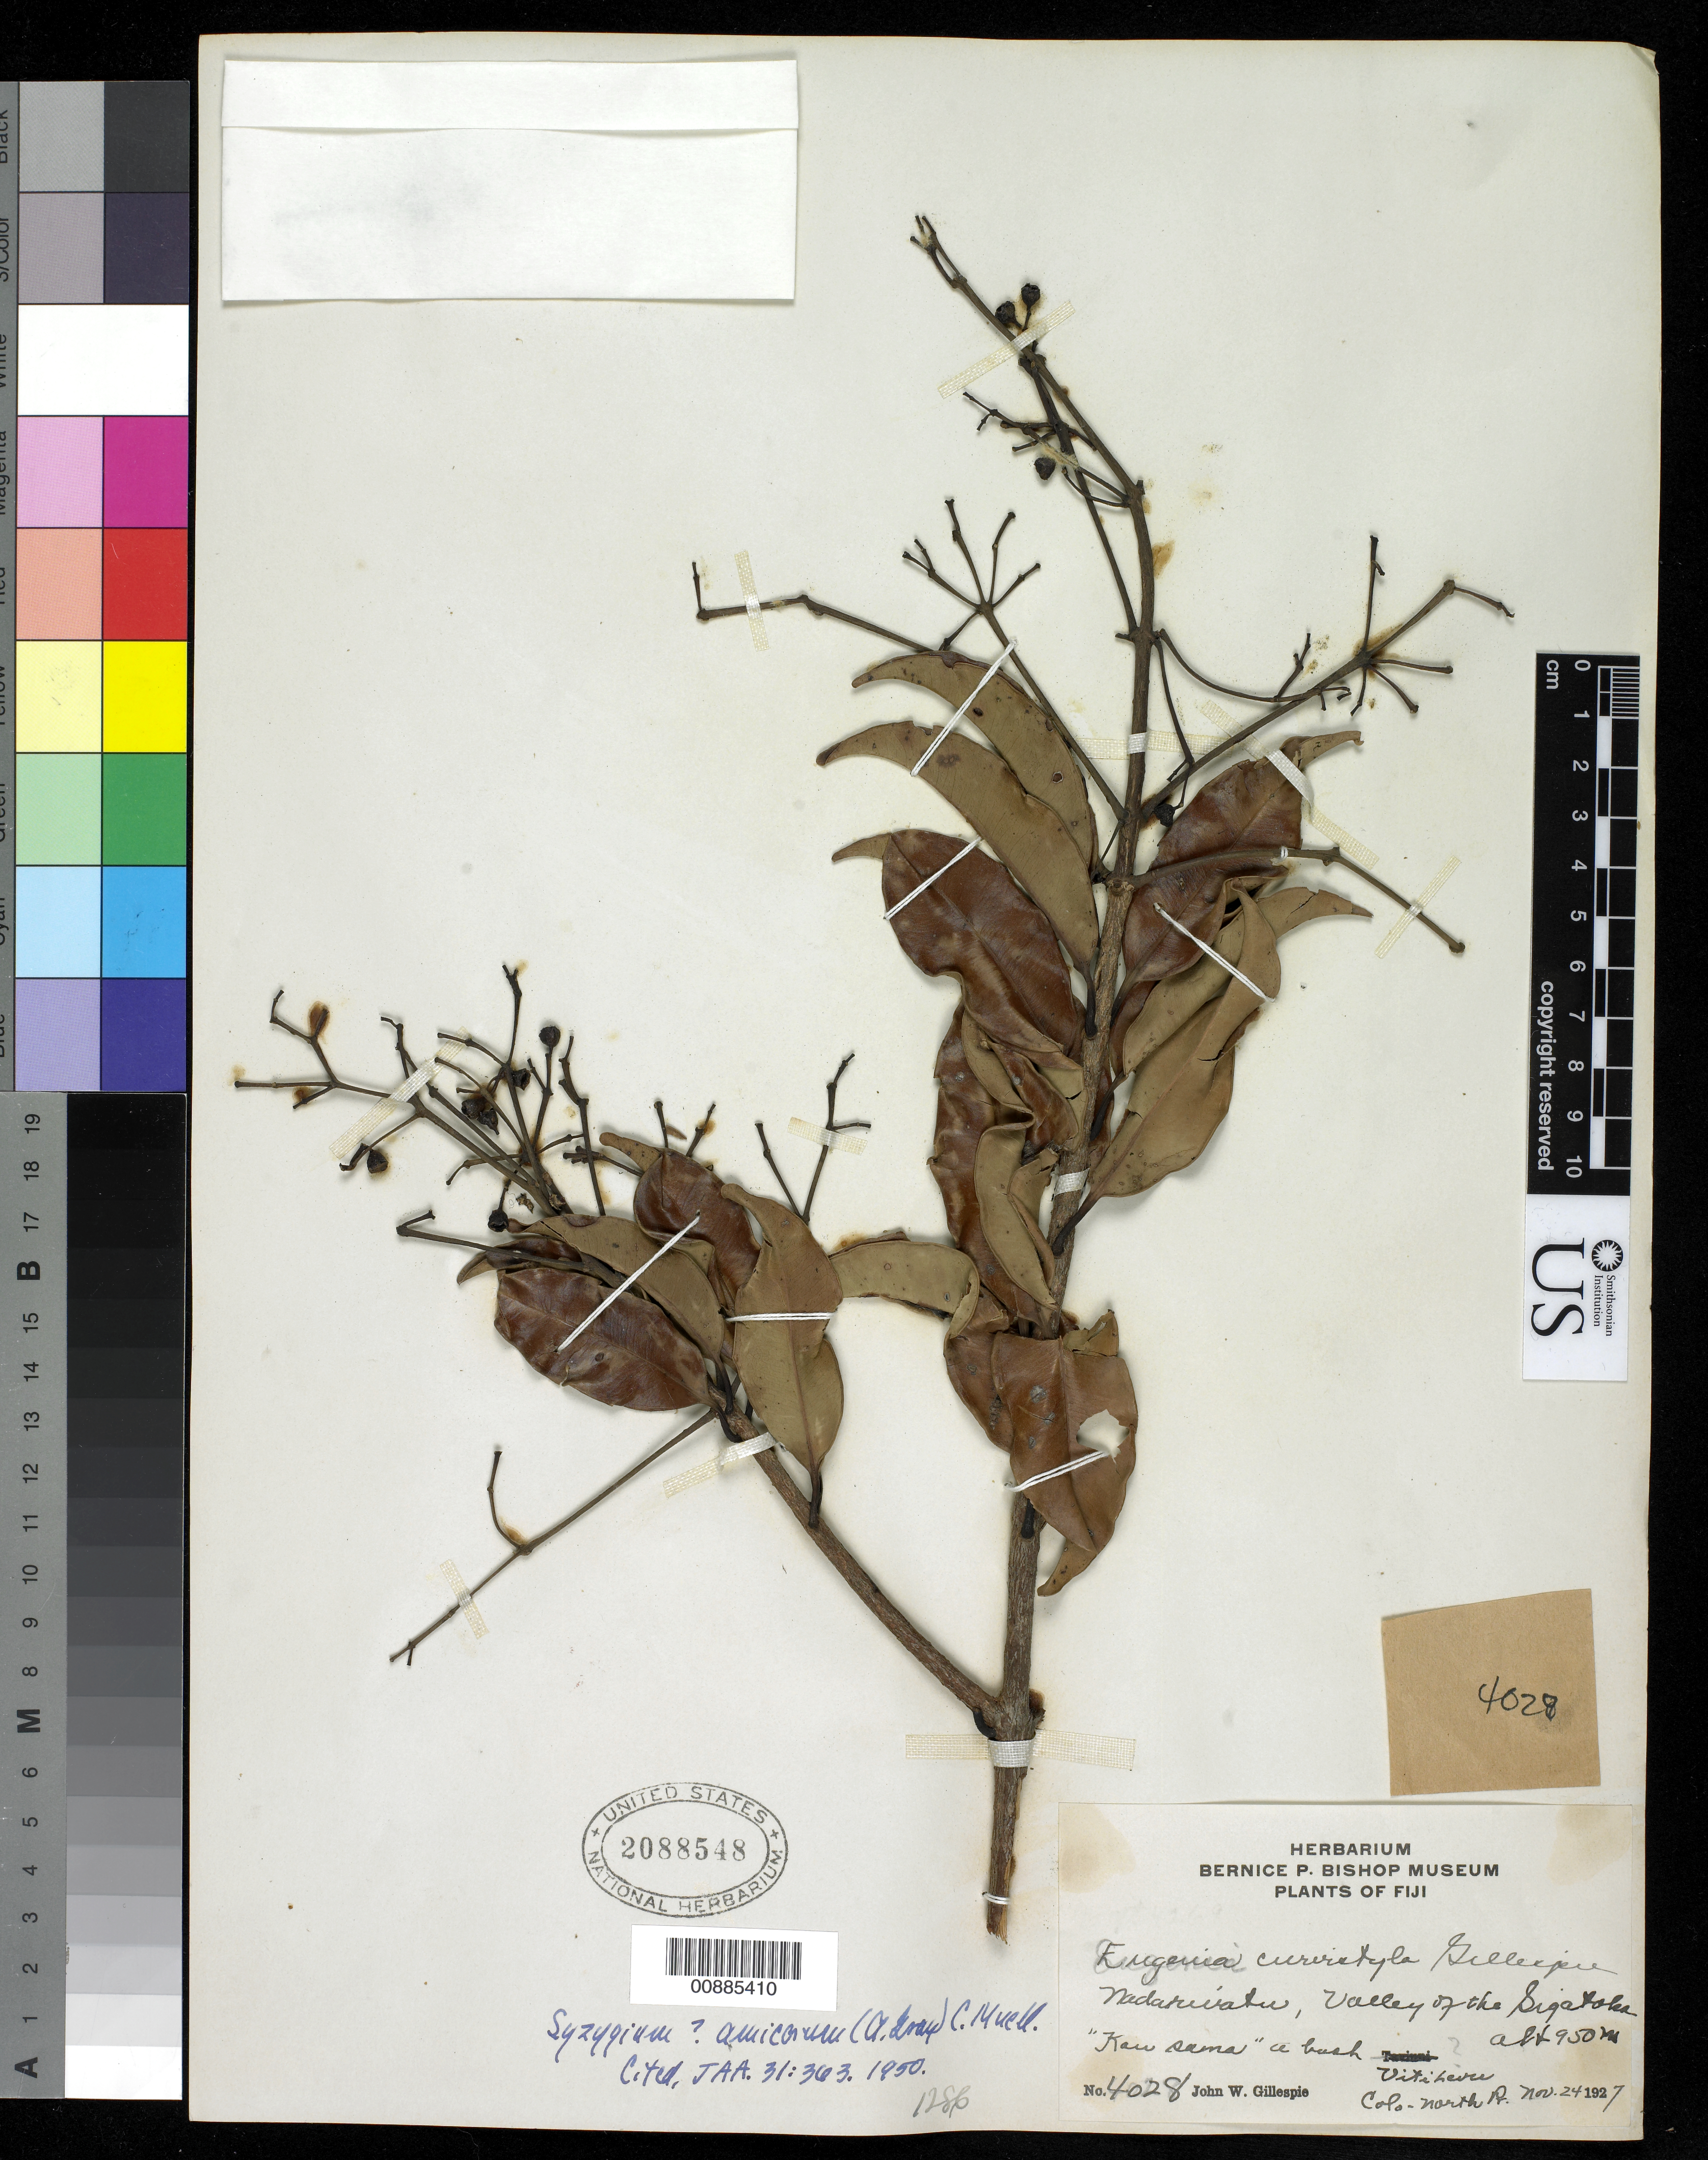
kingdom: Plantae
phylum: Tracheophyta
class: Magnoliopsida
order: Myrtales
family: Myrtaceae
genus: Syzygium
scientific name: Syzygium amicorum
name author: (A. Gray) K. Müller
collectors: J. W. Gillespie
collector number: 4028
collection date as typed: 24 Nov 1927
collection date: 1927-11-24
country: Fiji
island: Viti Levu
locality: Nadariuatu, Valley of the Sigatoka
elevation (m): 950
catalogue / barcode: US 2088548